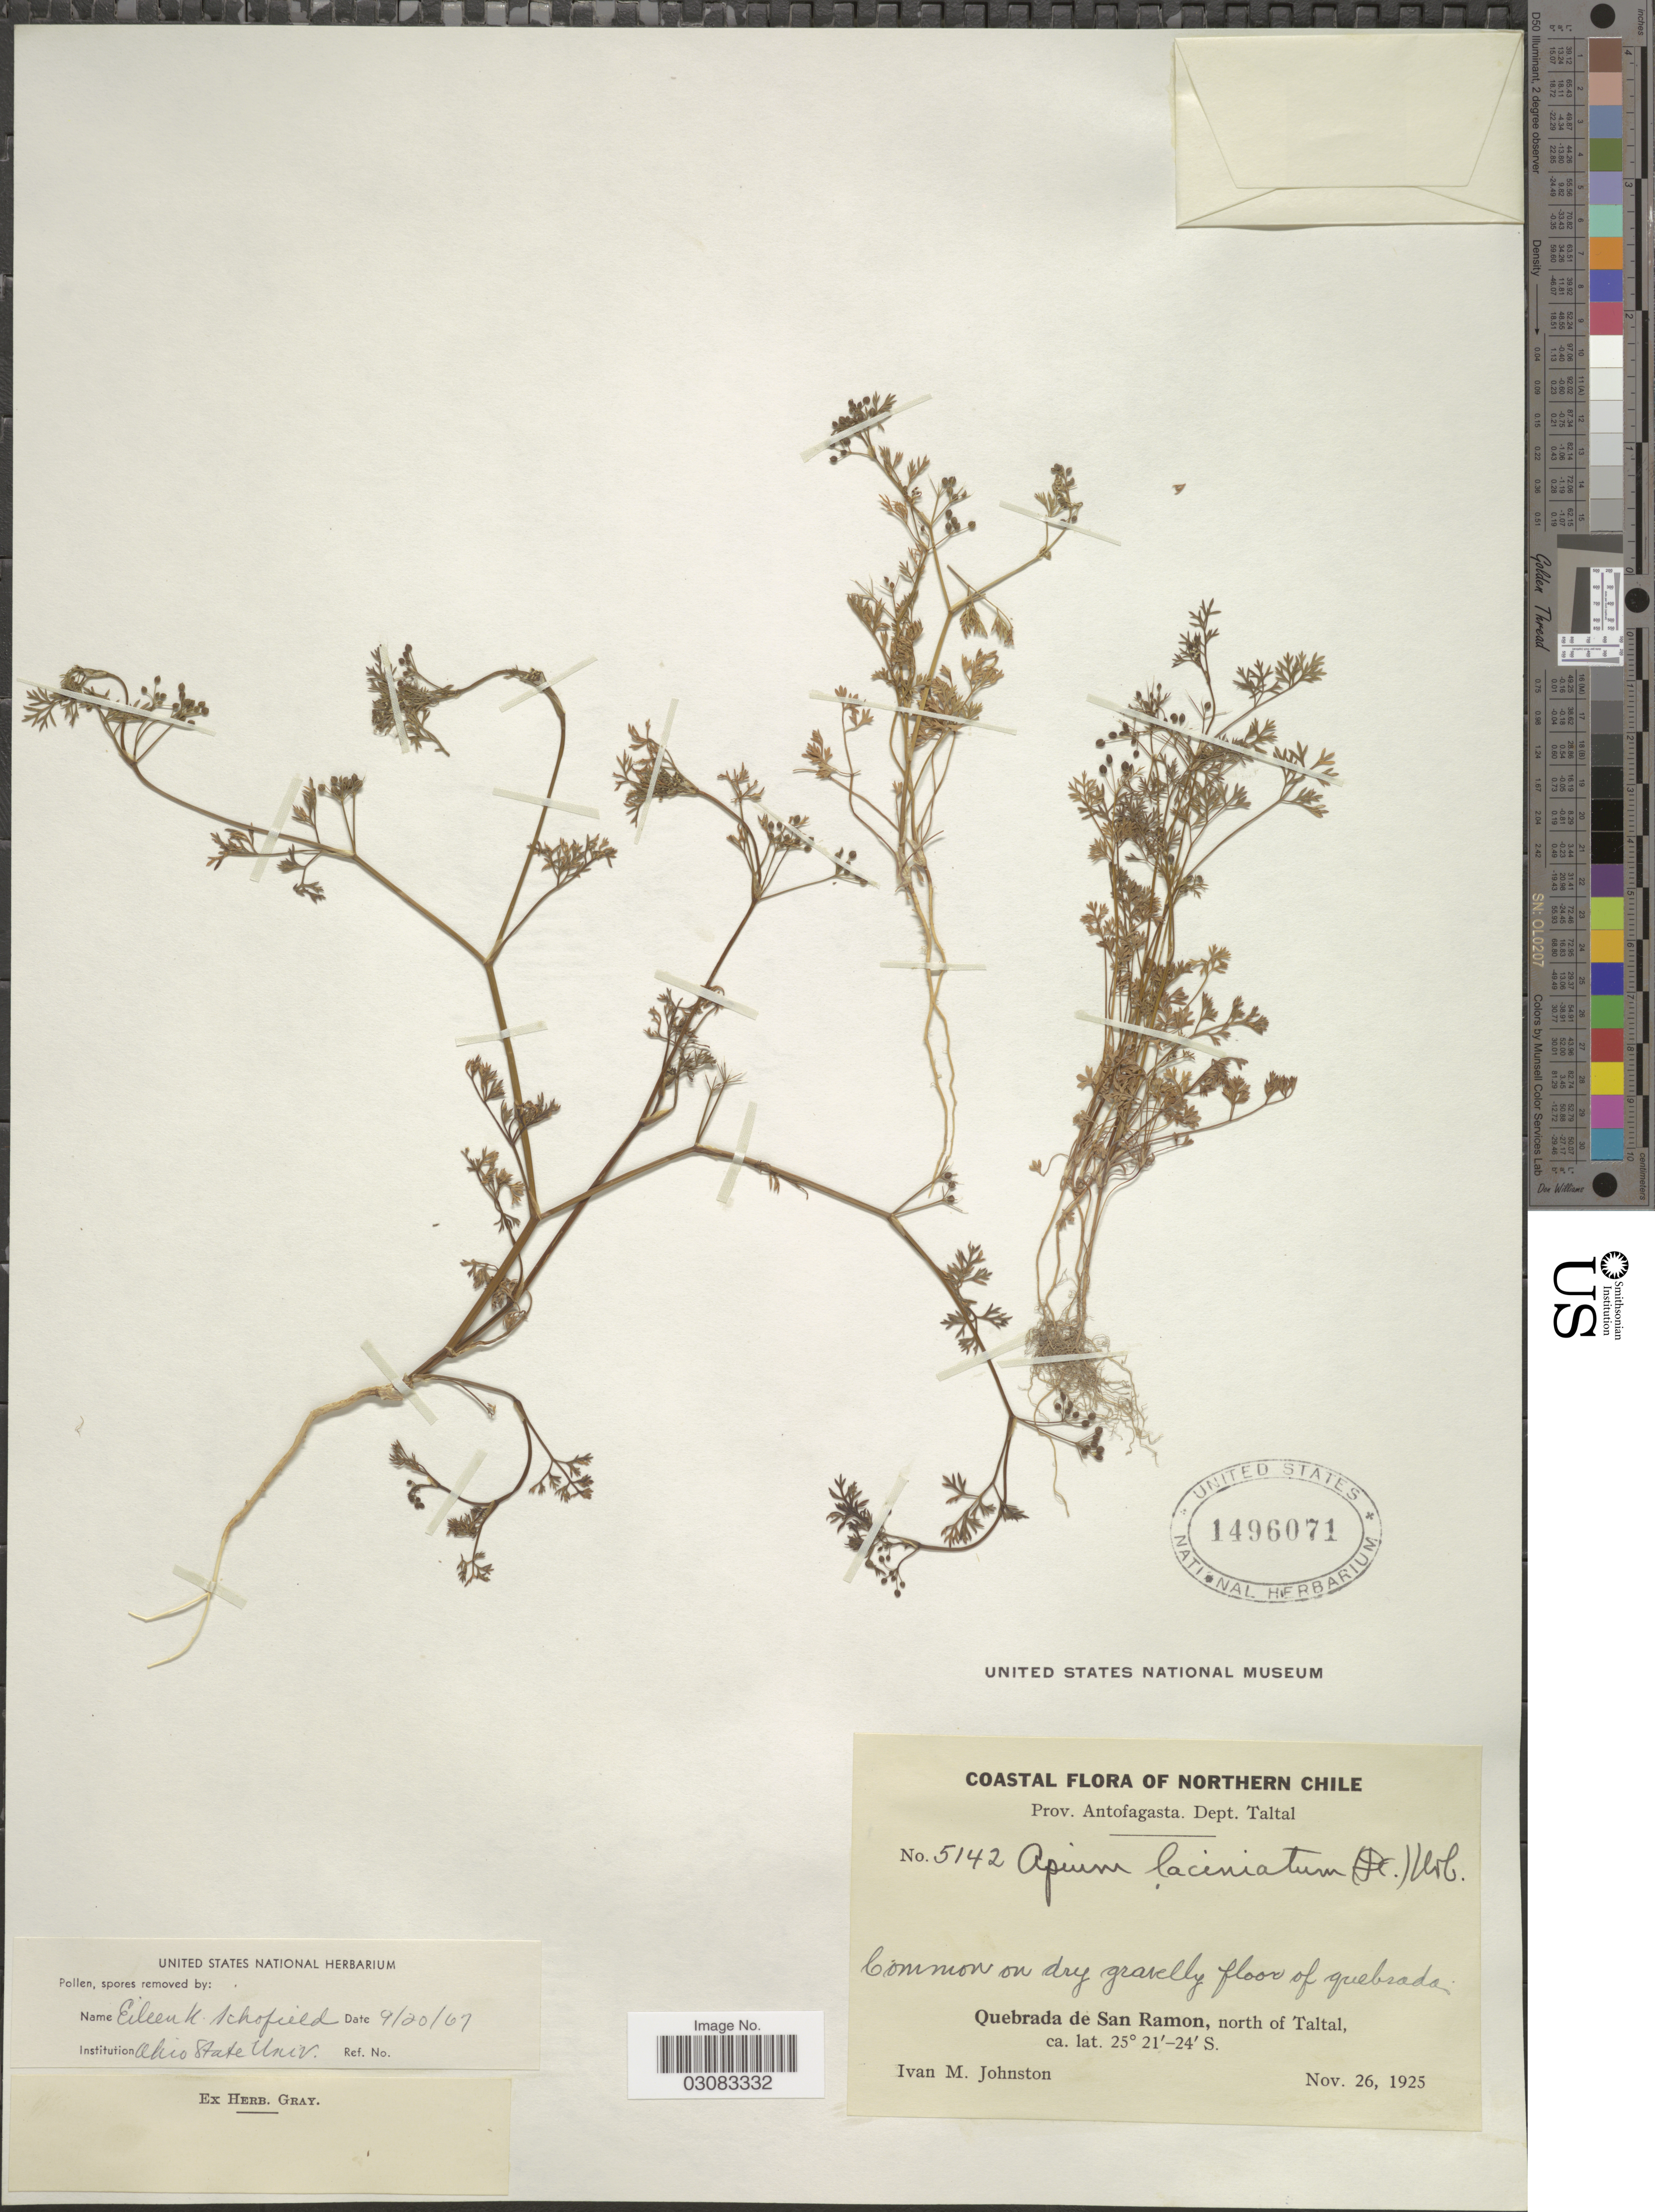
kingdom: Plantae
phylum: Tracheophyta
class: Magnoliopsida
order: Apiales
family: Apiaceae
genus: Cyclospermum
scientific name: Cyclospermum laciniatum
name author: (DC.) Constance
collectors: I.M. Johnston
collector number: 5142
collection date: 1925-11-26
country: Chile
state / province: Antofagasta (II)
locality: Northern Chile. Dept. Taltal. Quebrada de San Ramon.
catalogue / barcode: US 1496071